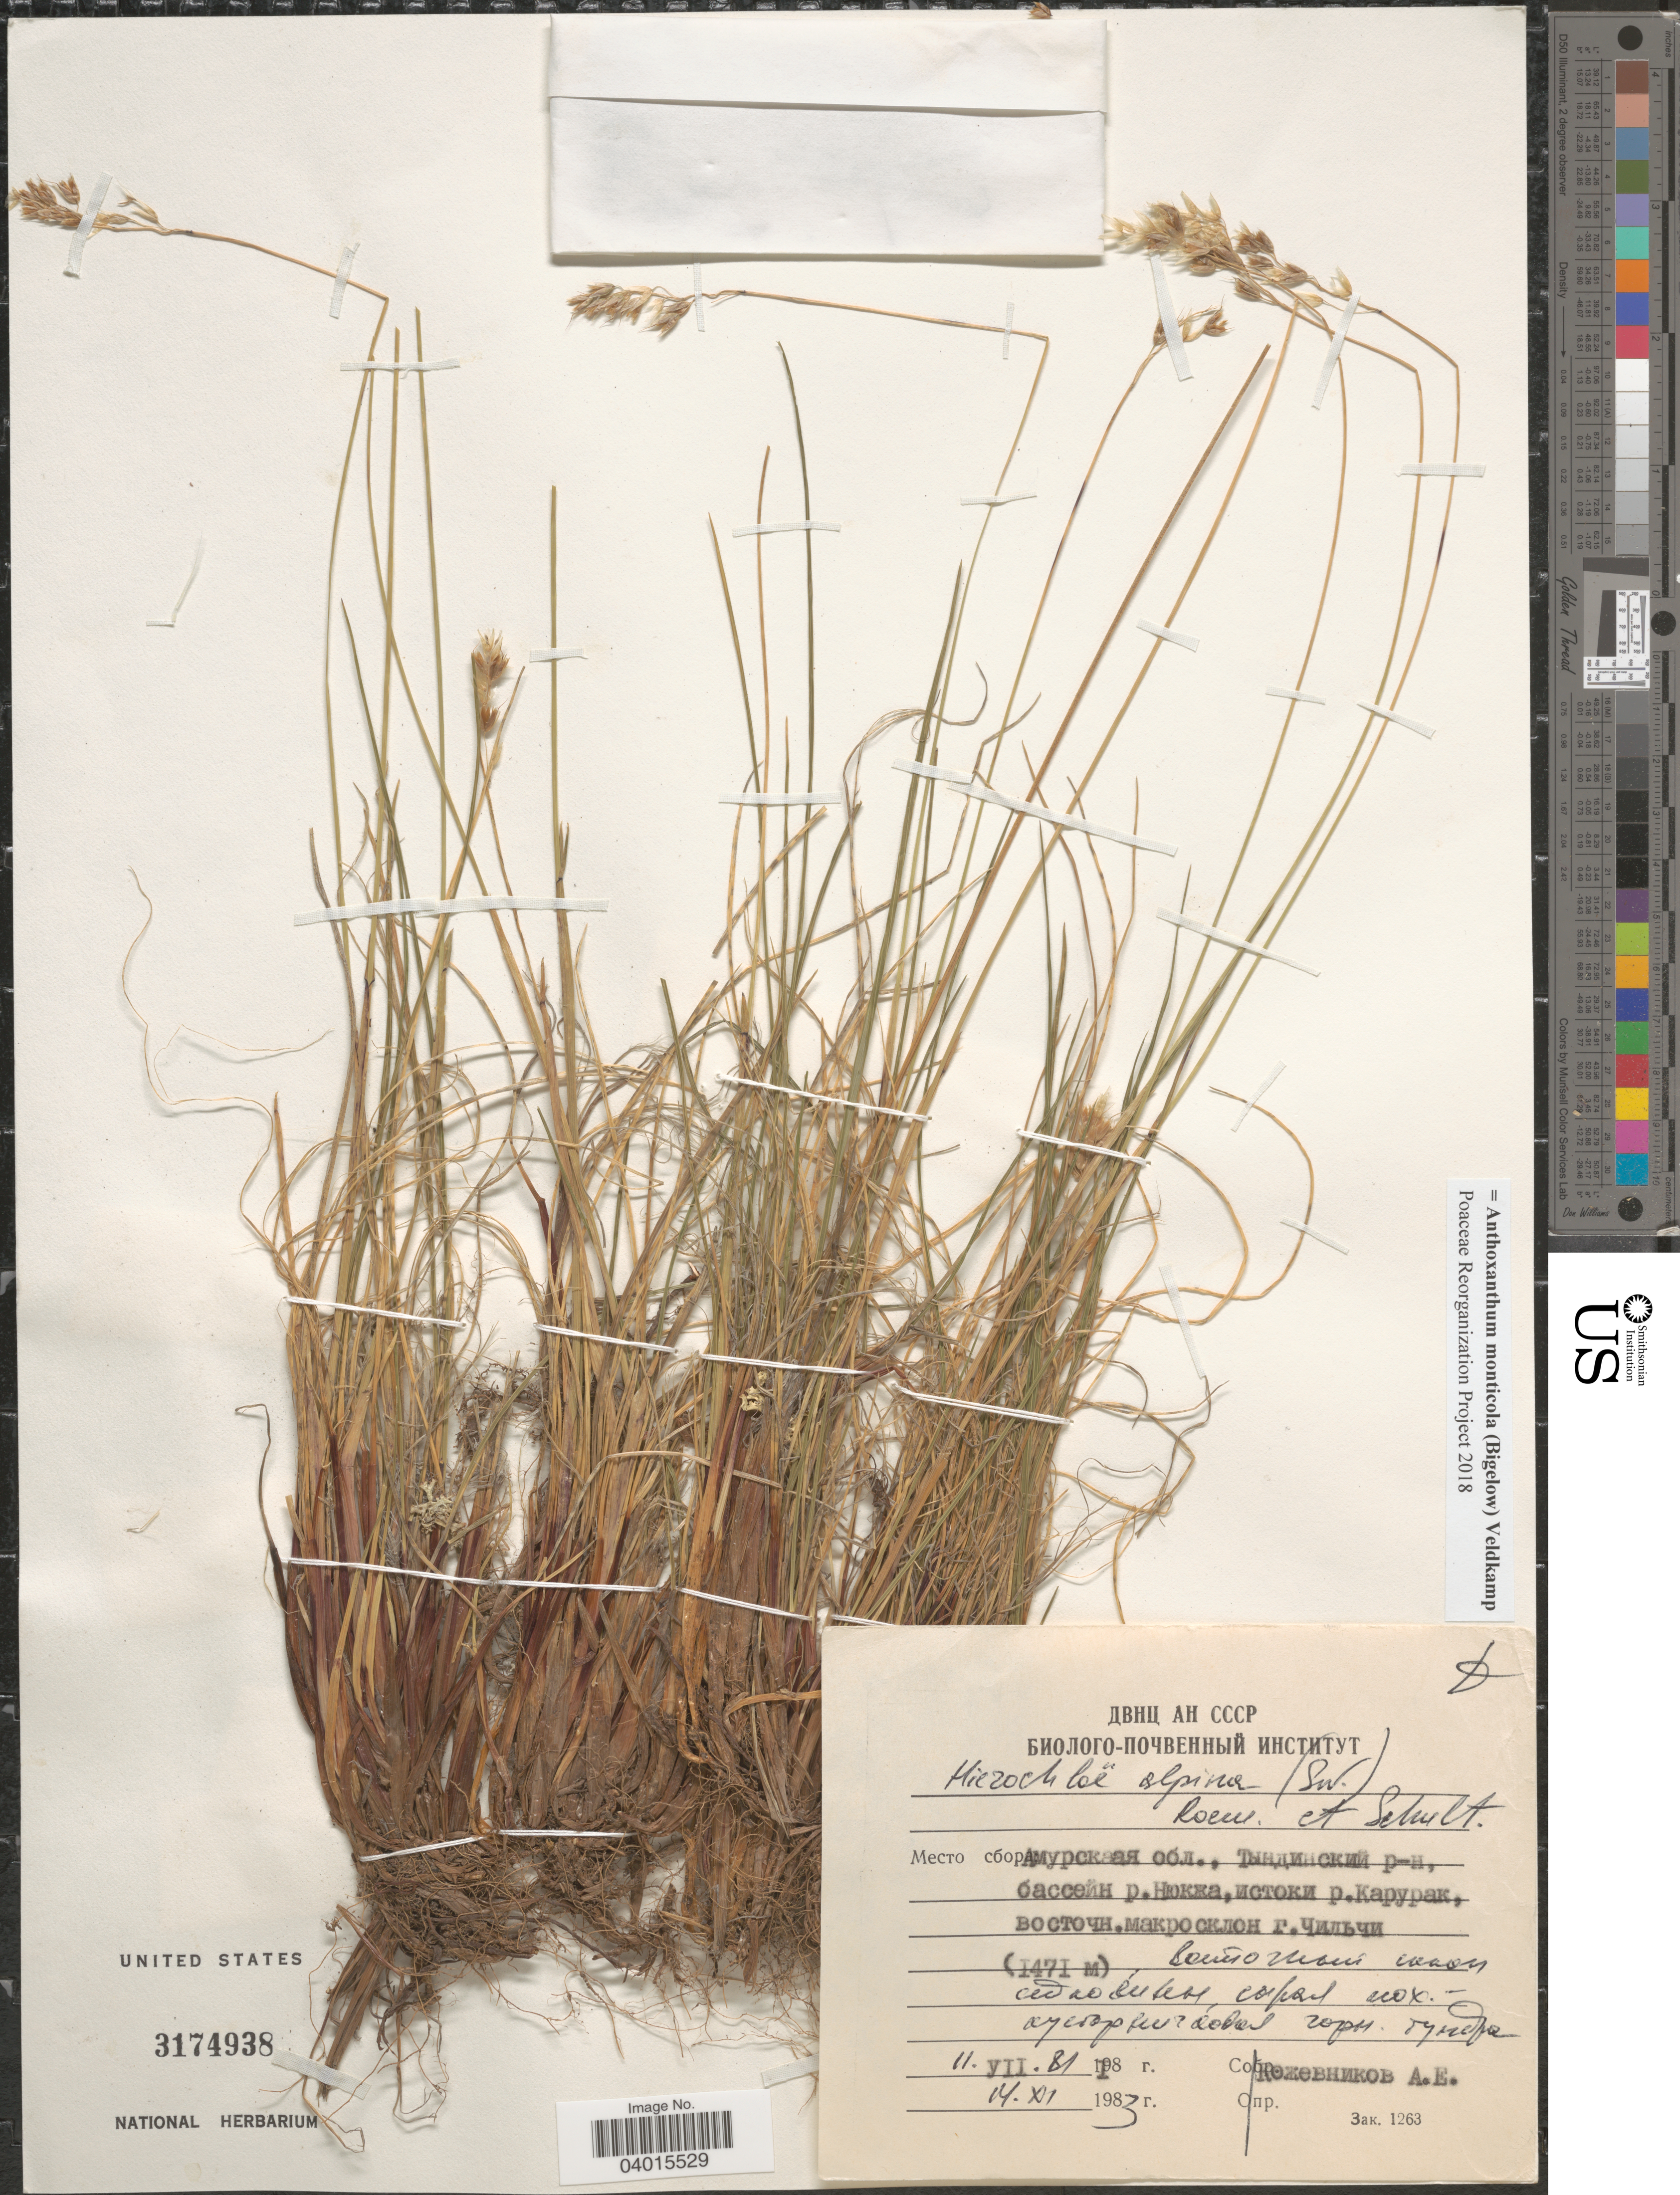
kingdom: Plantae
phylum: Tracheophyta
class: Liliopsida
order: Poales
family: Poaceae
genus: Anthoxanthum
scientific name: Anthoxanthum monticola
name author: (Bigelow) Veldkamp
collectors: A. Kozhevnikov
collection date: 1981-07-11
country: Russian Federation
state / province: Amur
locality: Distrikt Tyndinskiy, basin of river Nyukzha, east slope of Chilchi Mt.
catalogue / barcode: US 3174938